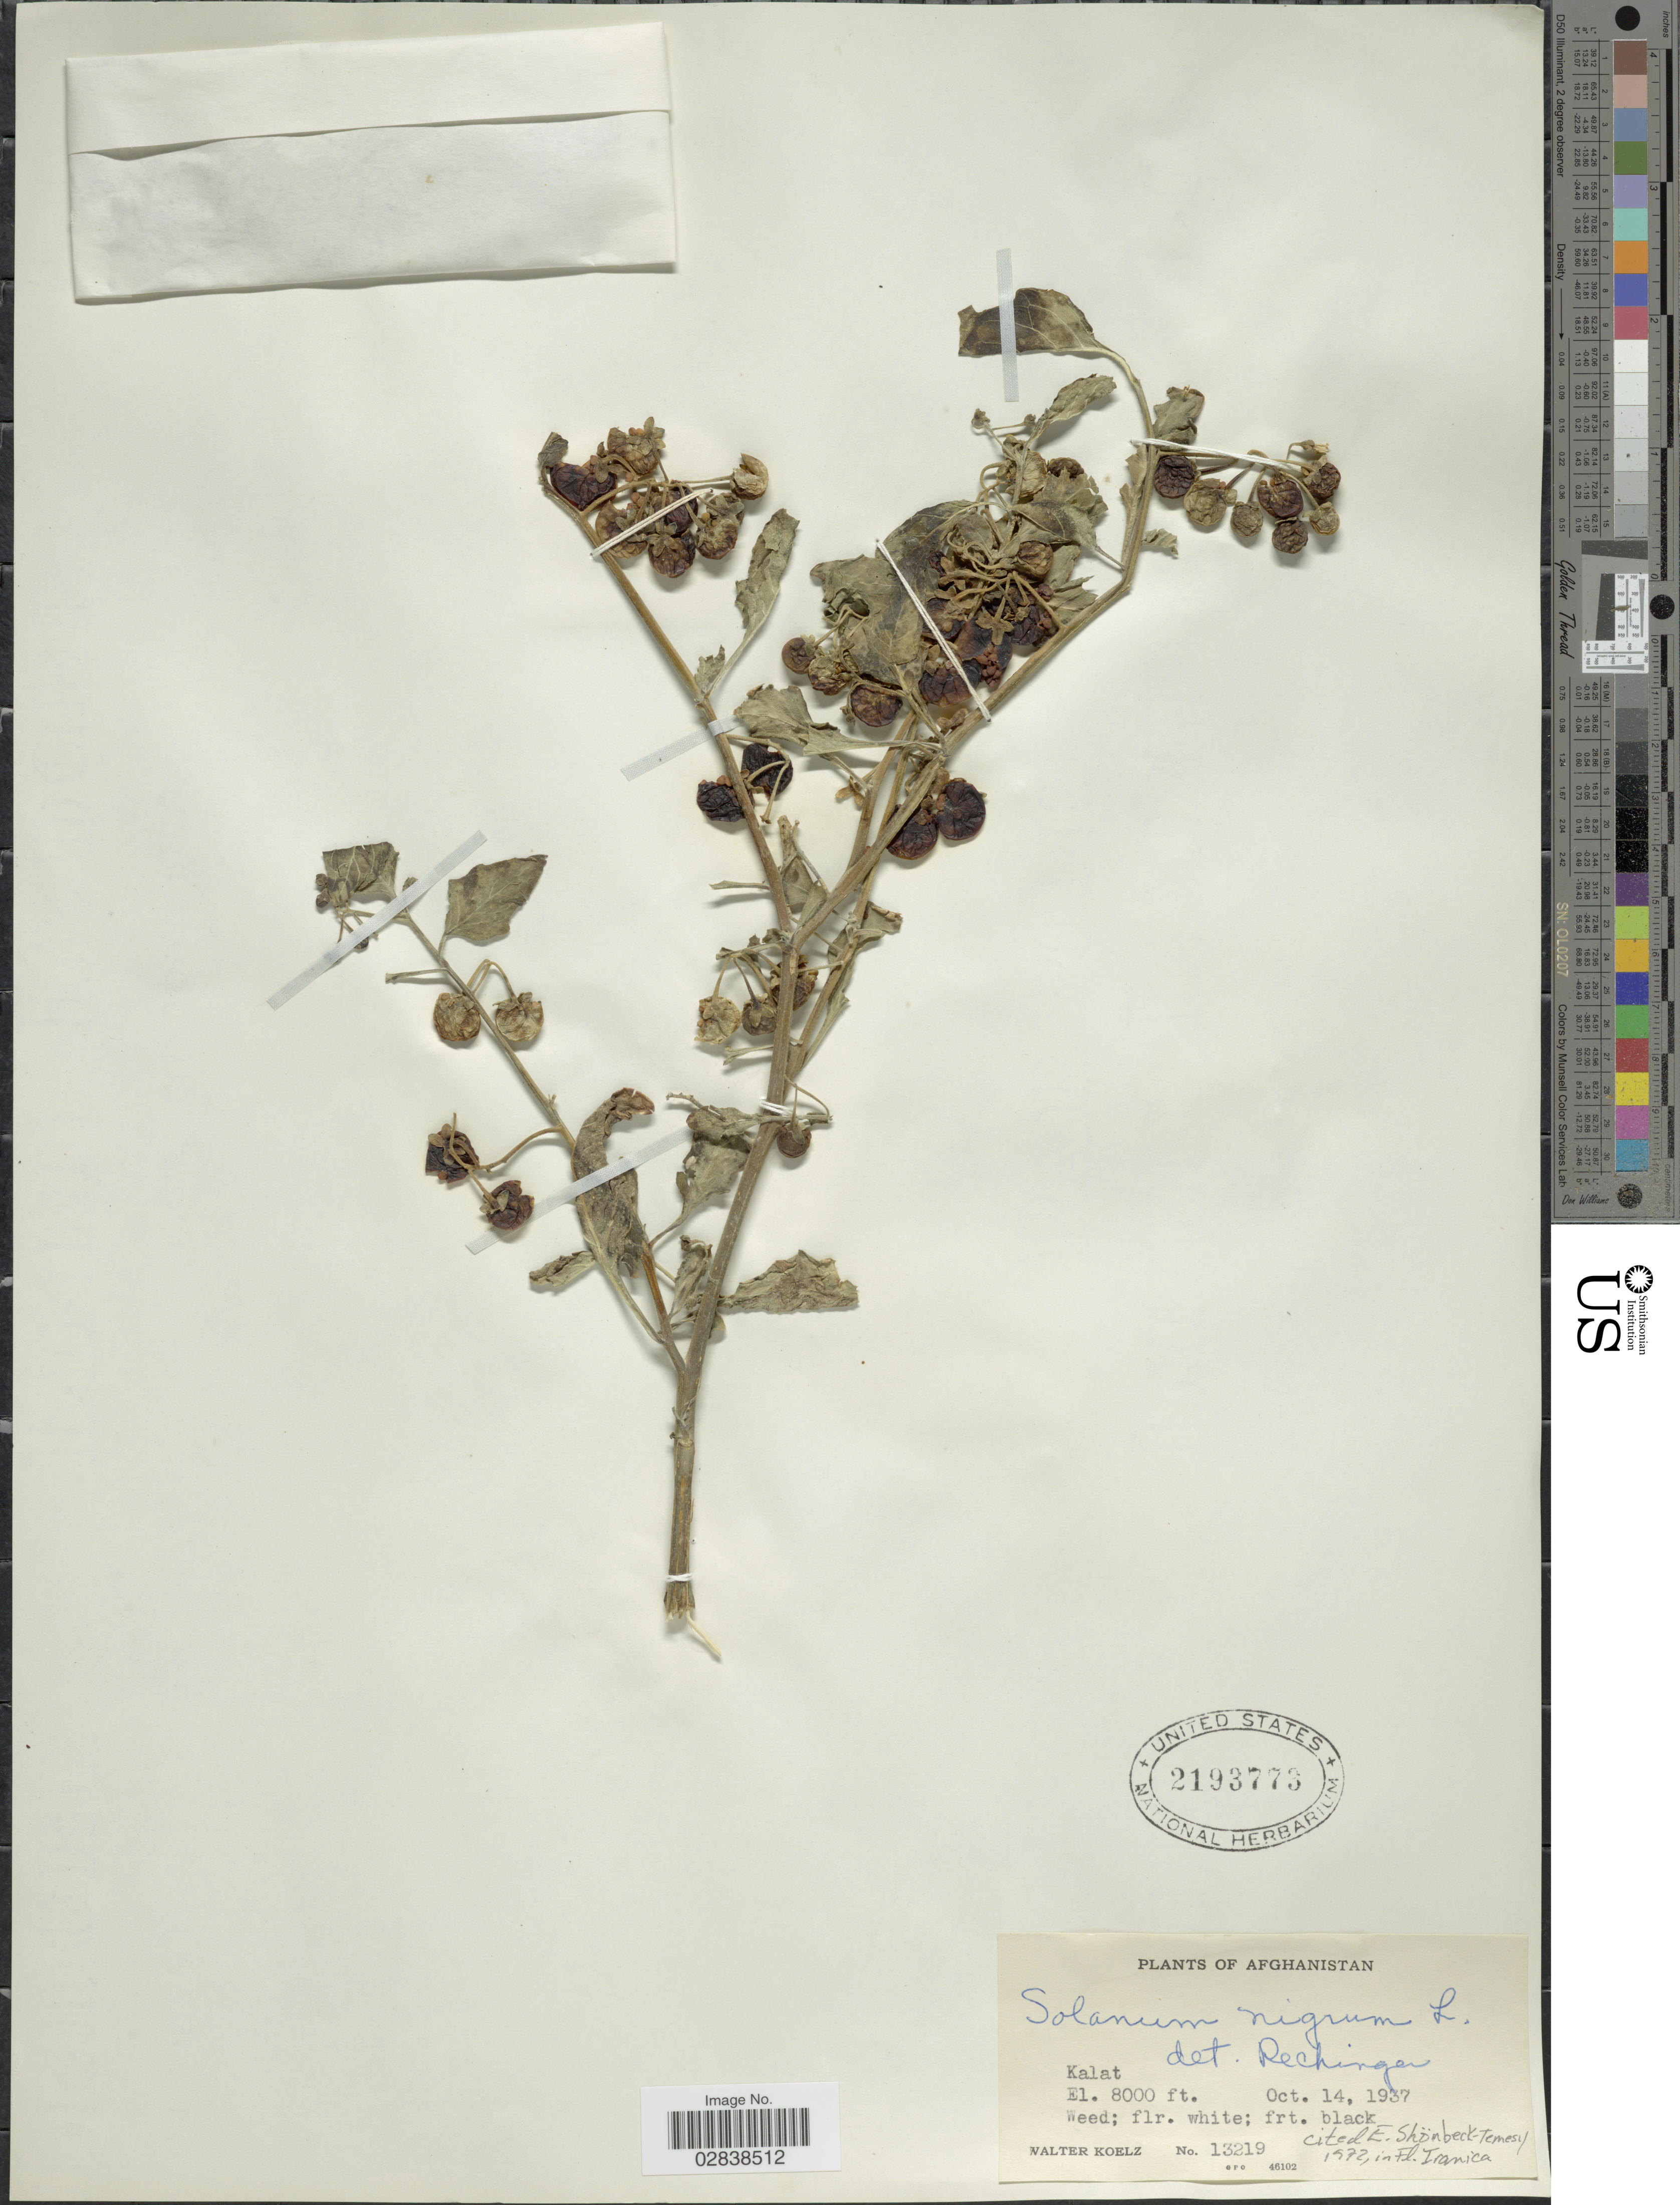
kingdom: Plantae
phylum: Tracheophyta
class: Magnoliopsida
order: Solanales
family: Solanaceae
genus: Solanum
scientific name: Solanum nigrum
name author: L.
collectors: W. N. Koelz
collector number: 13219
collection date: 1937-10-14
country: Afghanistan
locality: Kalat.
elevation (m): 2438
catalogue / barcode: US 2193773